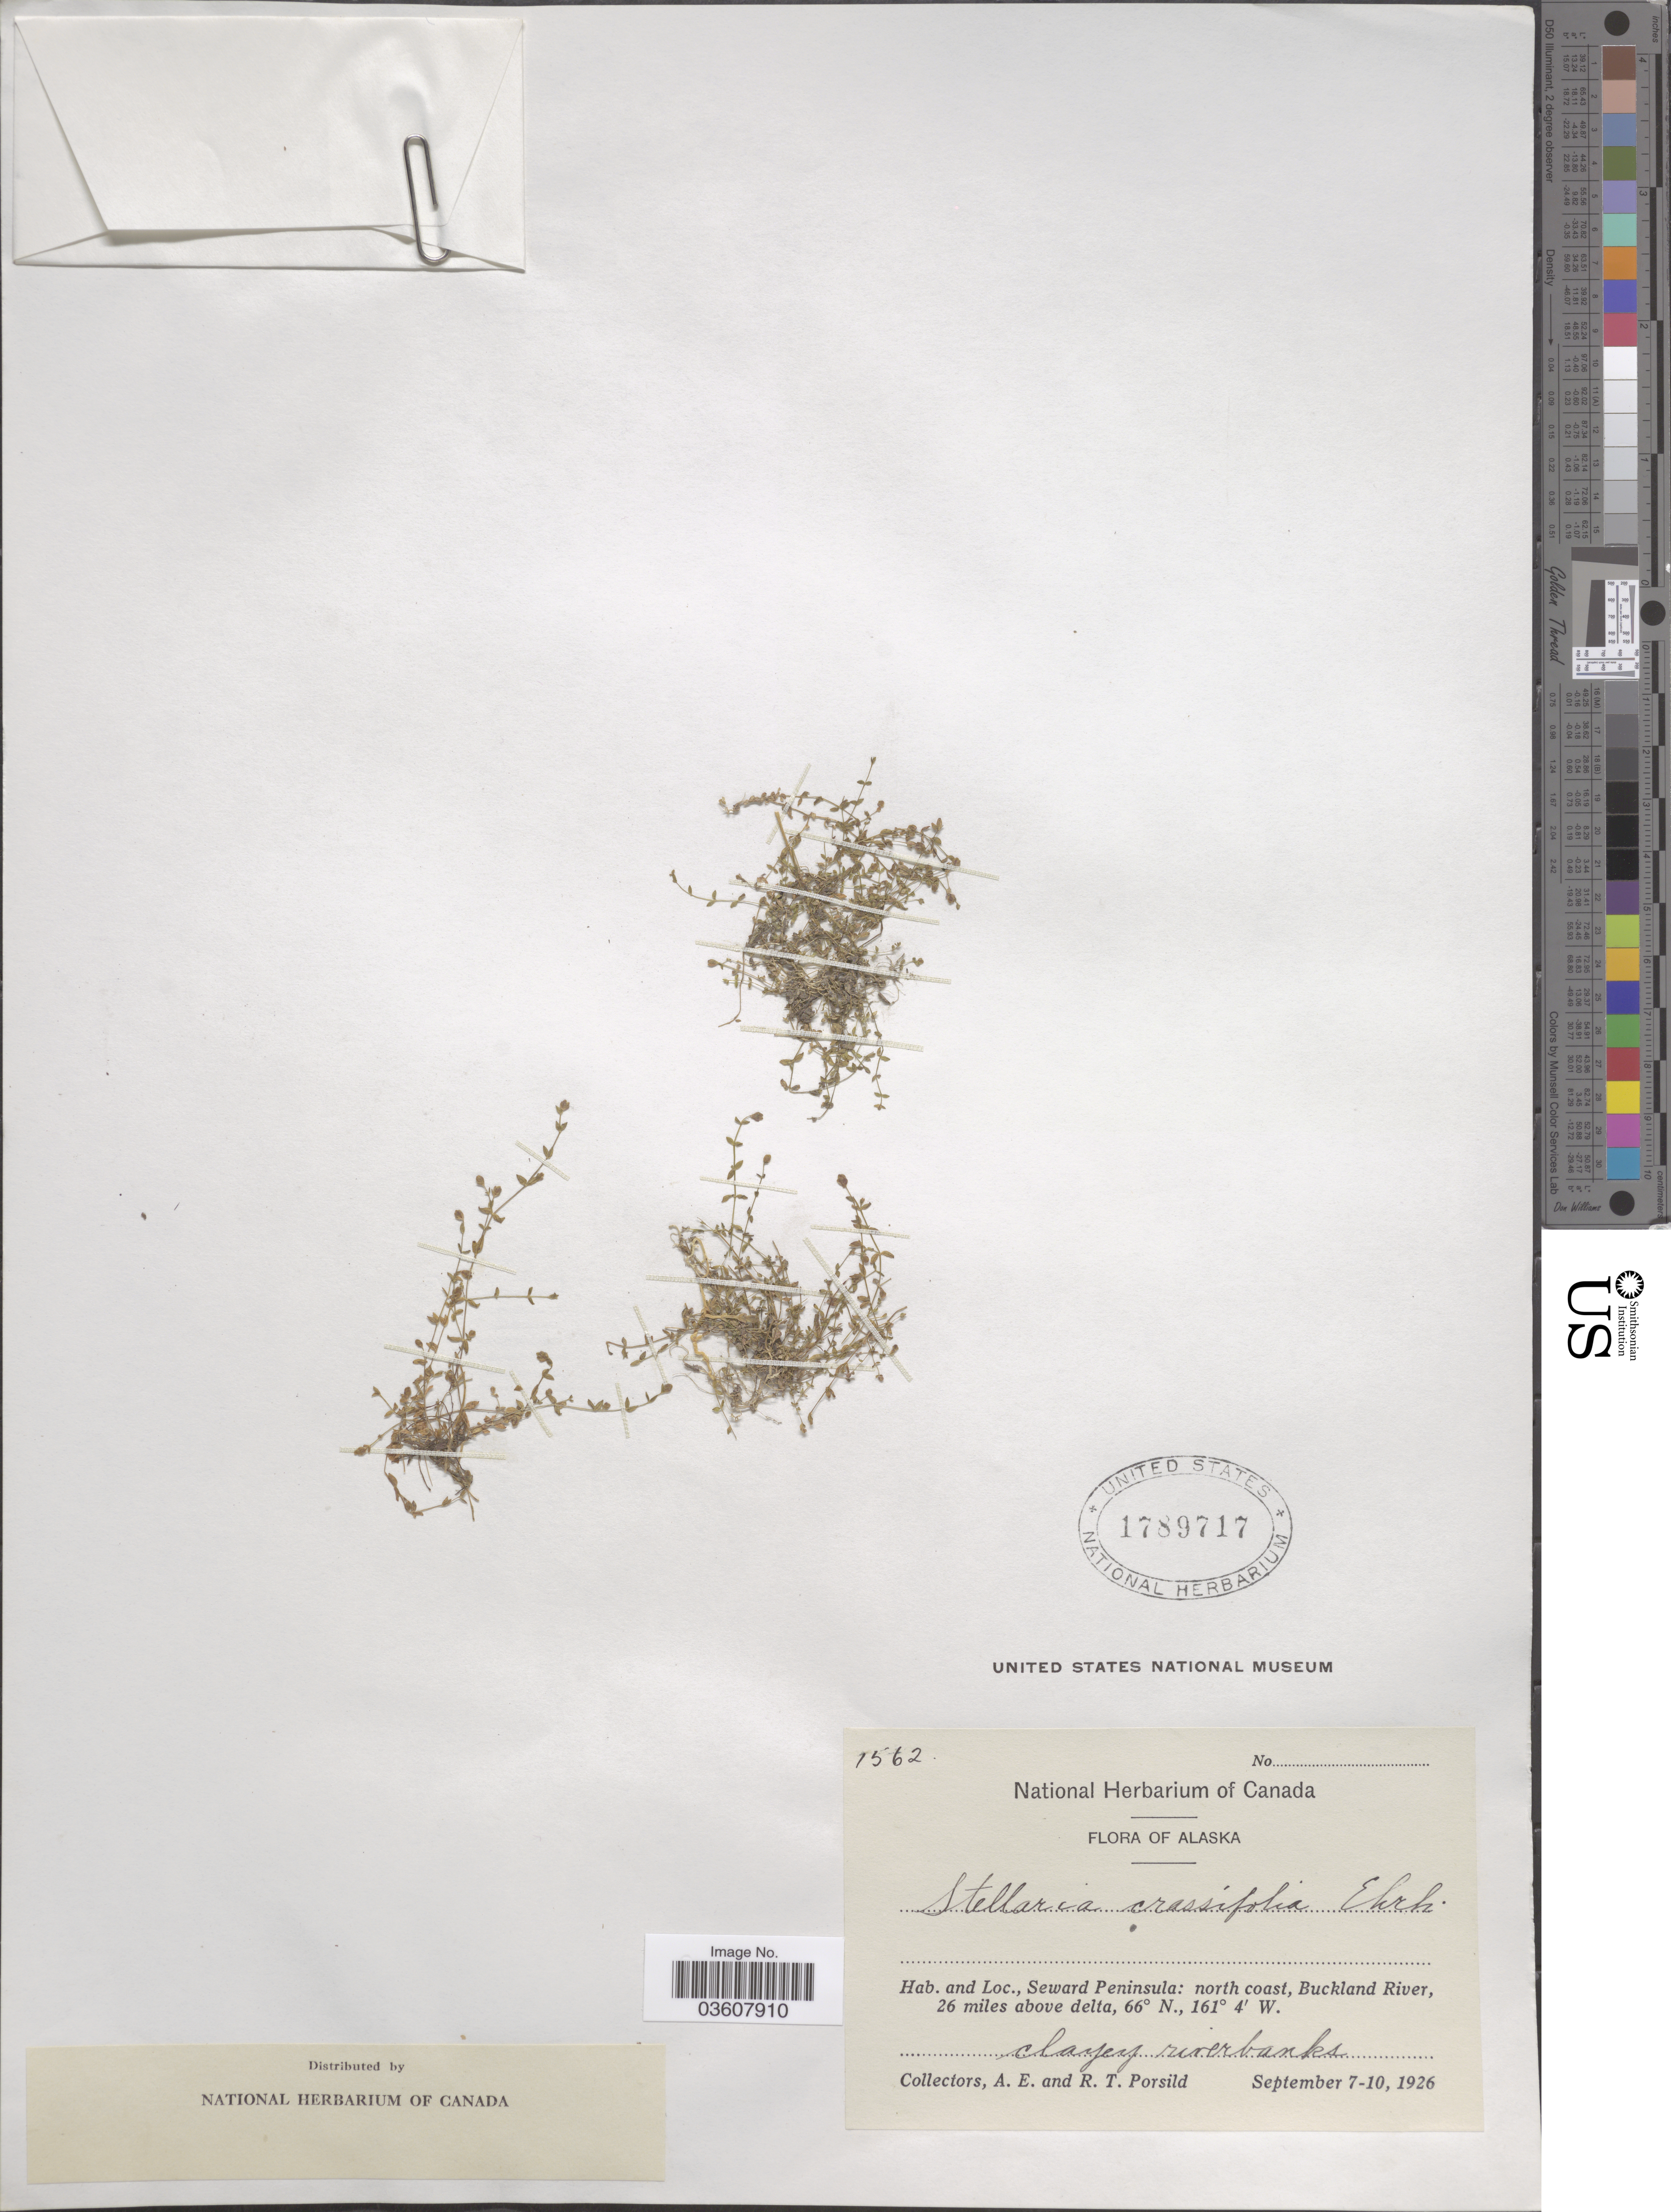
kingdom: Plantae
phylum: Tracheophyta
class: Magnoliopsida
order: Caryophyllales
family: Caryophyllaceae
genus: Stellaria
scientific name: Stellaria crassifolia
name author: Ehrh.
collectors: A. E. Porsild & R. T. Porsild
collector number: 1562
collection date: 1926-09-07/1926-09-10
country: United States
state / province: Alaska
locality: Seward Peninsula: north coast, Buckland River, 26 miles above delta.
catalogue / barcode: US 1789717